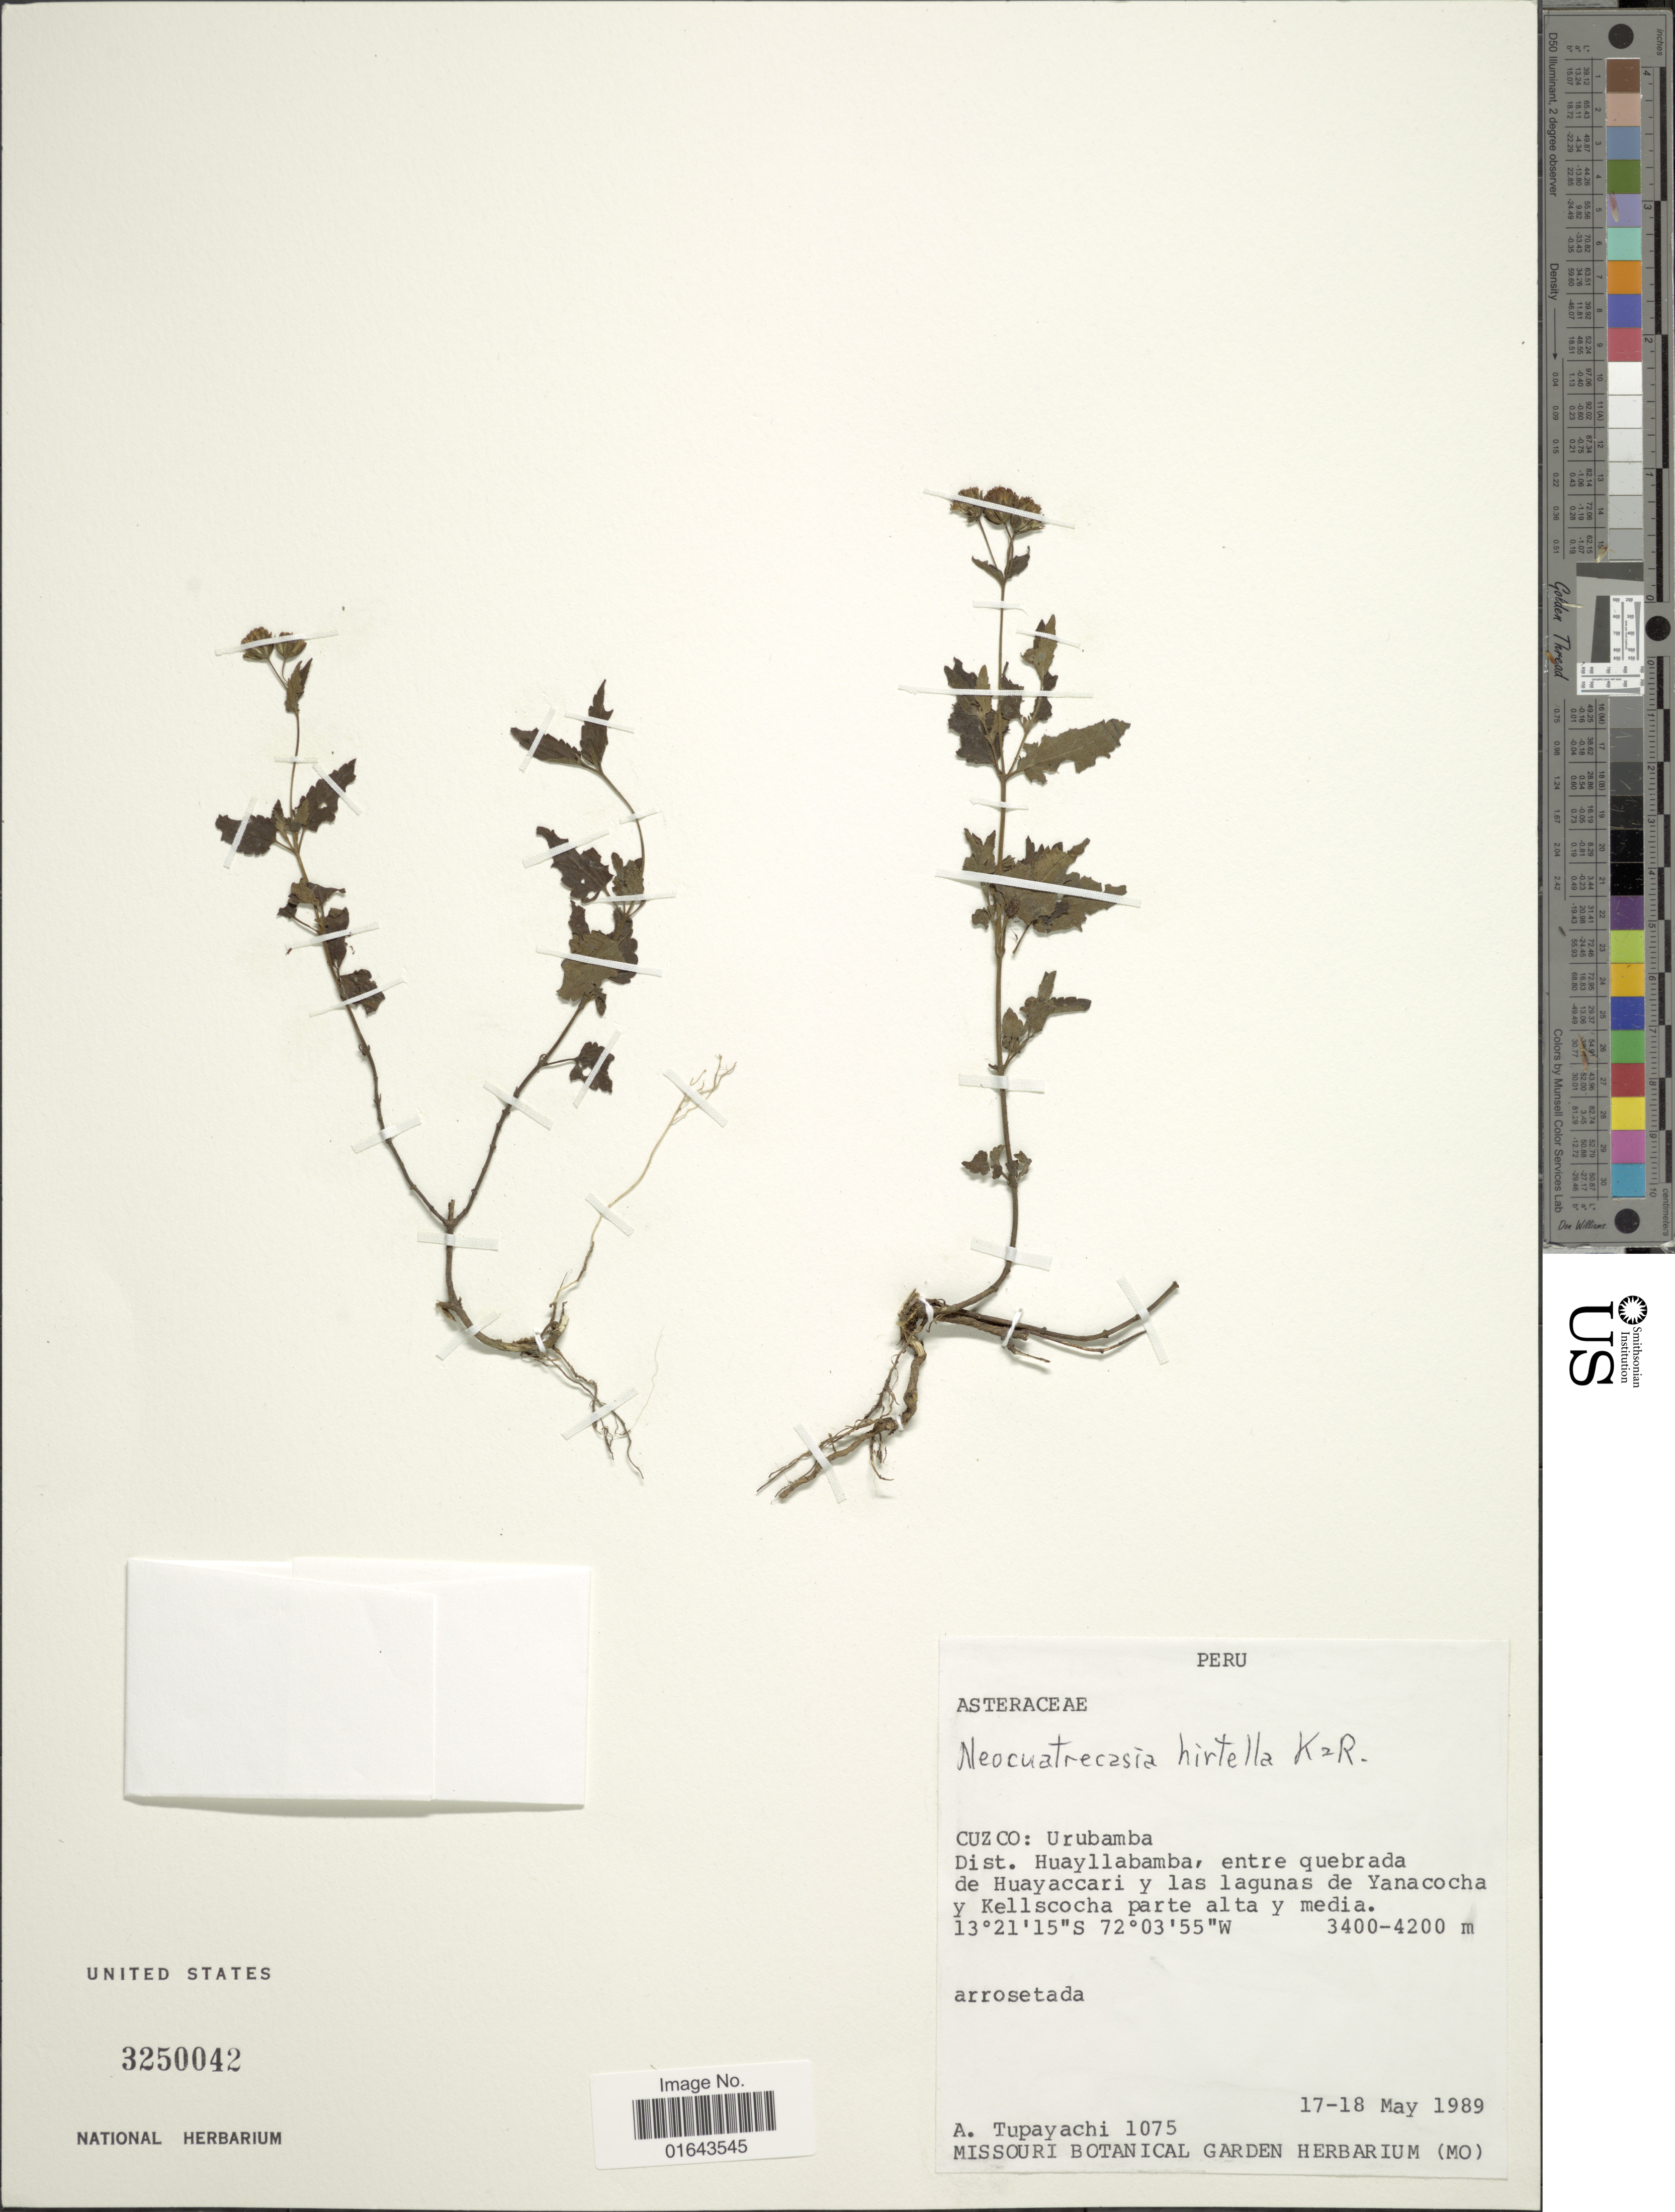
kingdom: Plantae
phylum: Tracheophyta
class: Magnoliopsida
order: Asterales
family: Asteraceae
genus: Neocuatrecasia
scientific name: Neocuatrecasia hirtella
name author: R.M. King & H. Rob.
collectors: A. Tupayachi H.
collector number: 1075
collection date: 1989-05-17/1989-05-18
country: Peru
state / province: Cusco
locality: Cuzco: Urubamba. Dist. Huayllabamba, entre quebrada de Huayaccari y las lagunas de Yanacocha y Kellscocha parte alta y media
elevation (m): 3400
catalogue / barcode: US 3250042